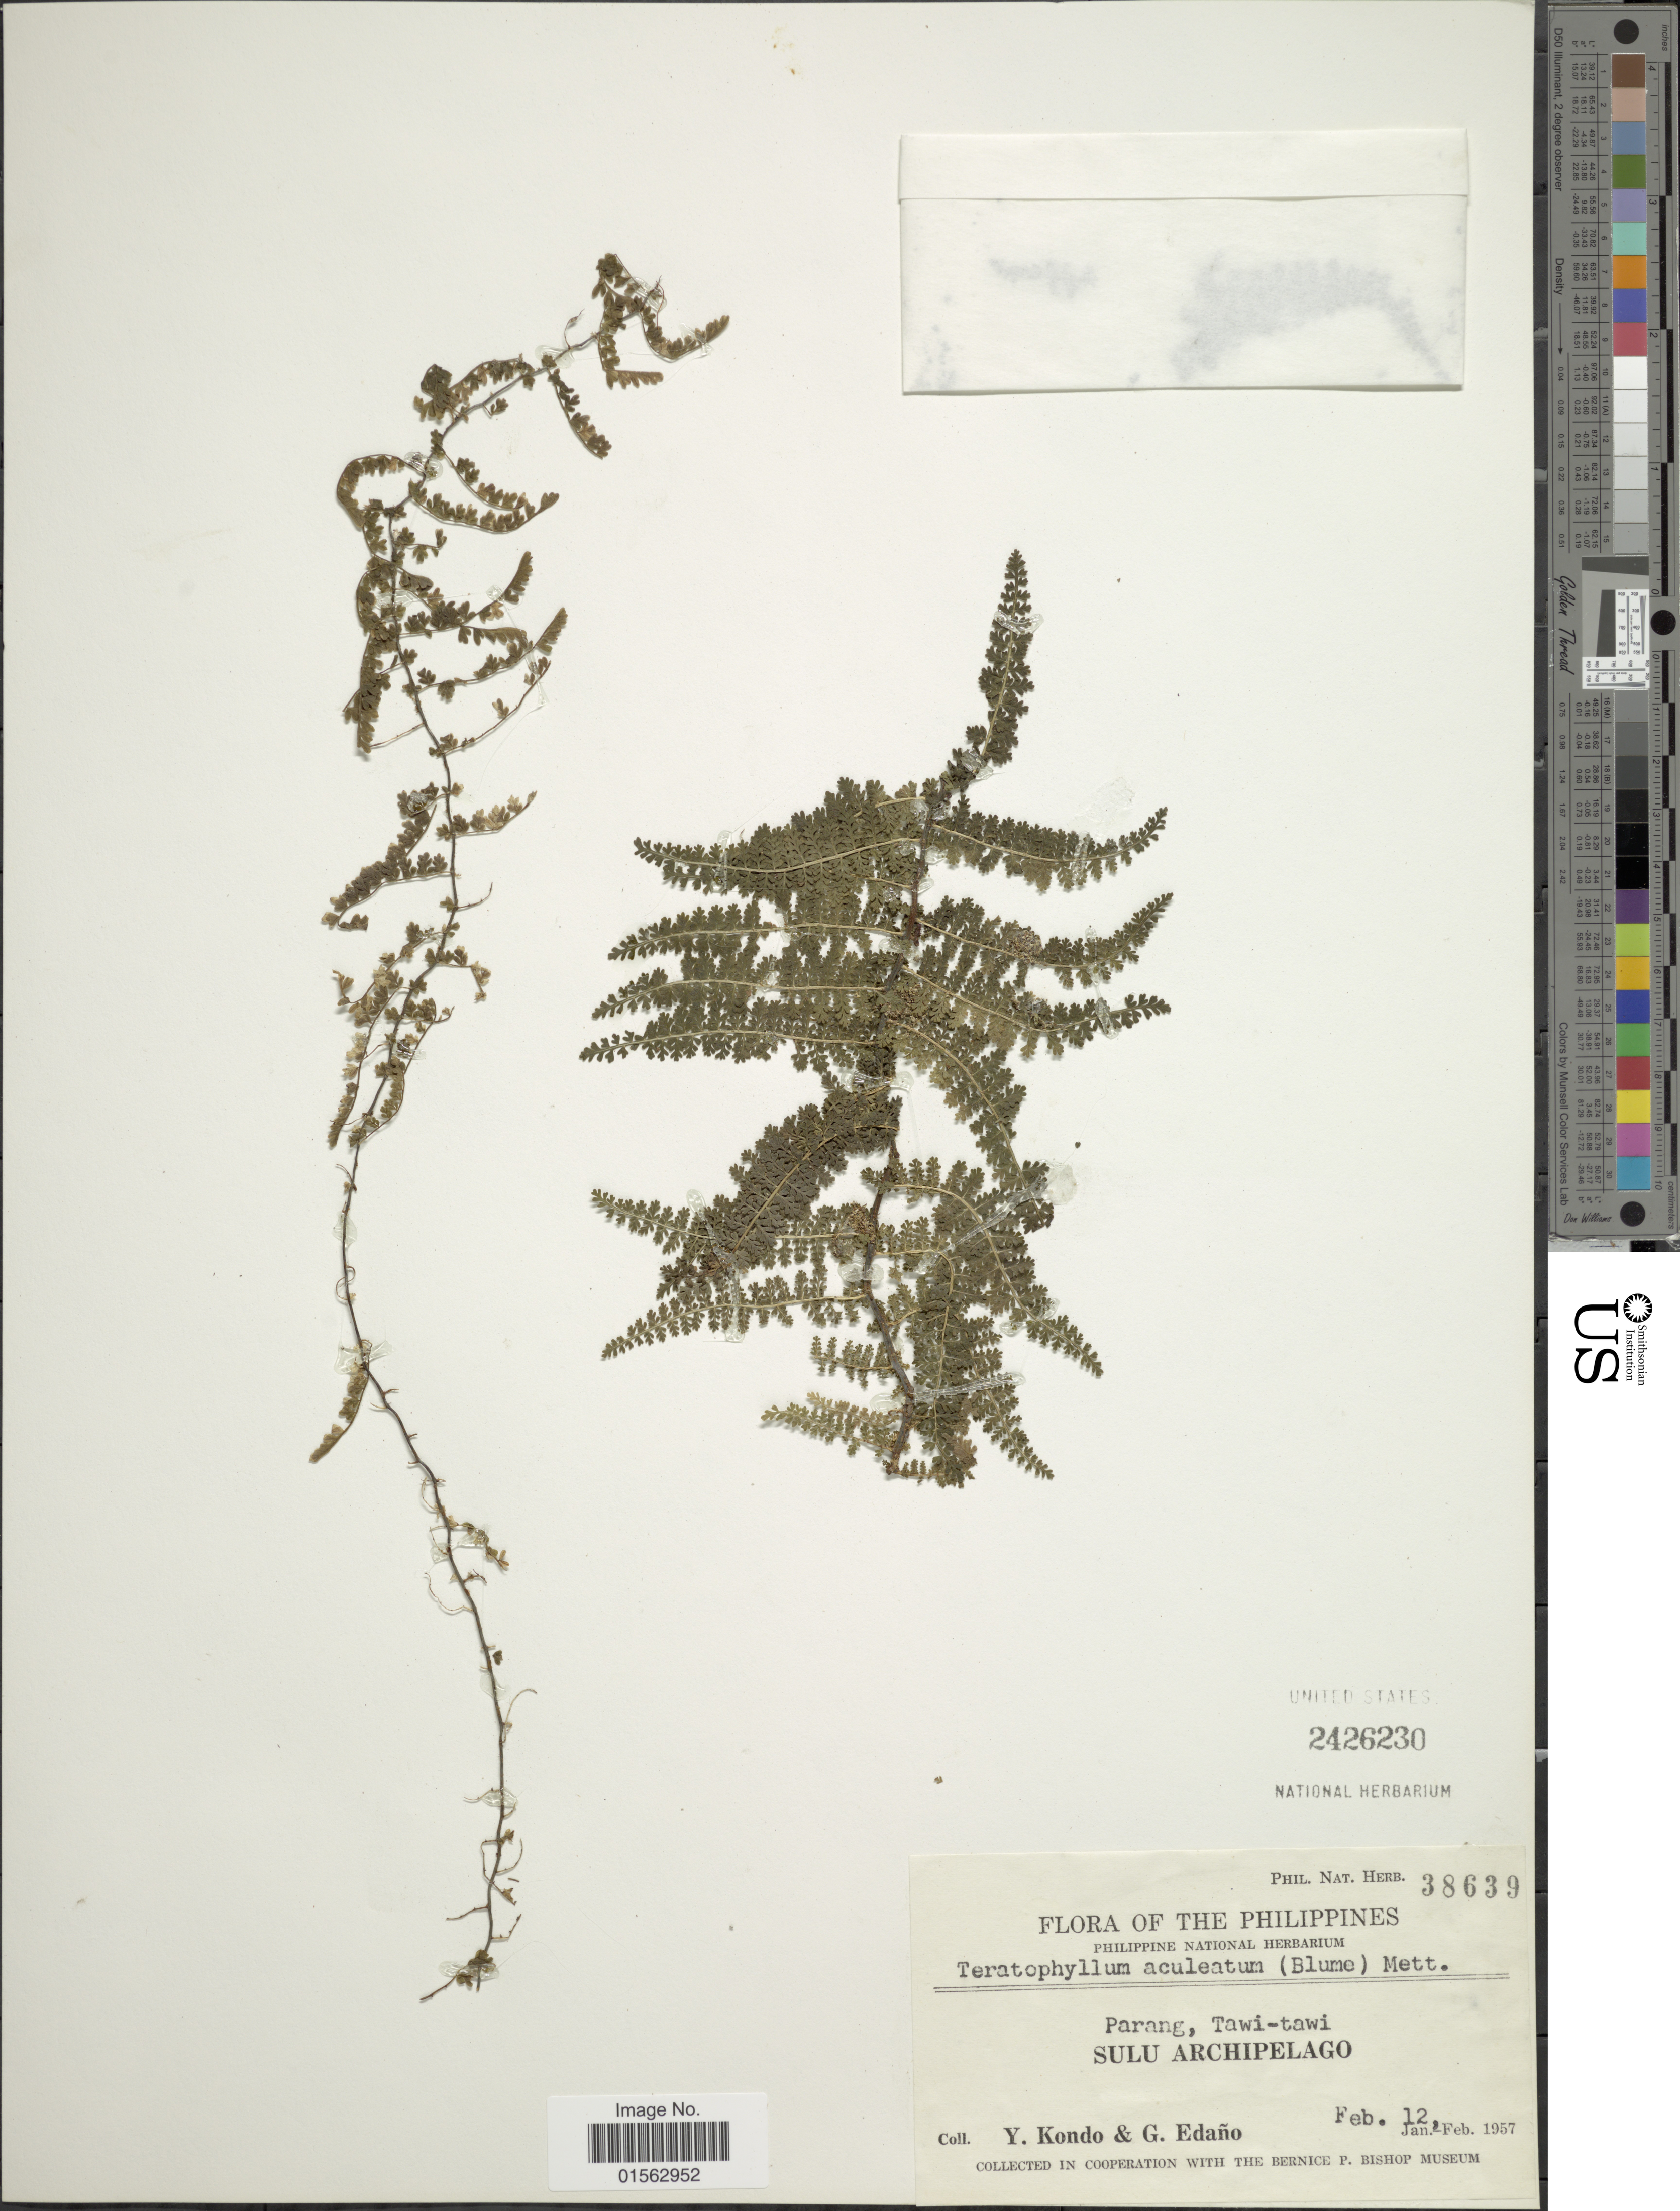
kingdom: Plantae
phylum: Tracheophyta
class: Polypodiopsida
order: Polypodiales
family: Dryopteridaceae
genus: Teratophyllum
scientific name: Teratophyllum aculeatum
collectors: Y. Kondo & G. Edaño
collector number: Phil Nat. Herb. 38639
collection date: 1957-02-12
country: Philippines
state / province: Muslim Mindanao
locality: Philippines, Parang, Tawi-tawi, Sulu Archipelago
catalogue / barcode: US 2426230